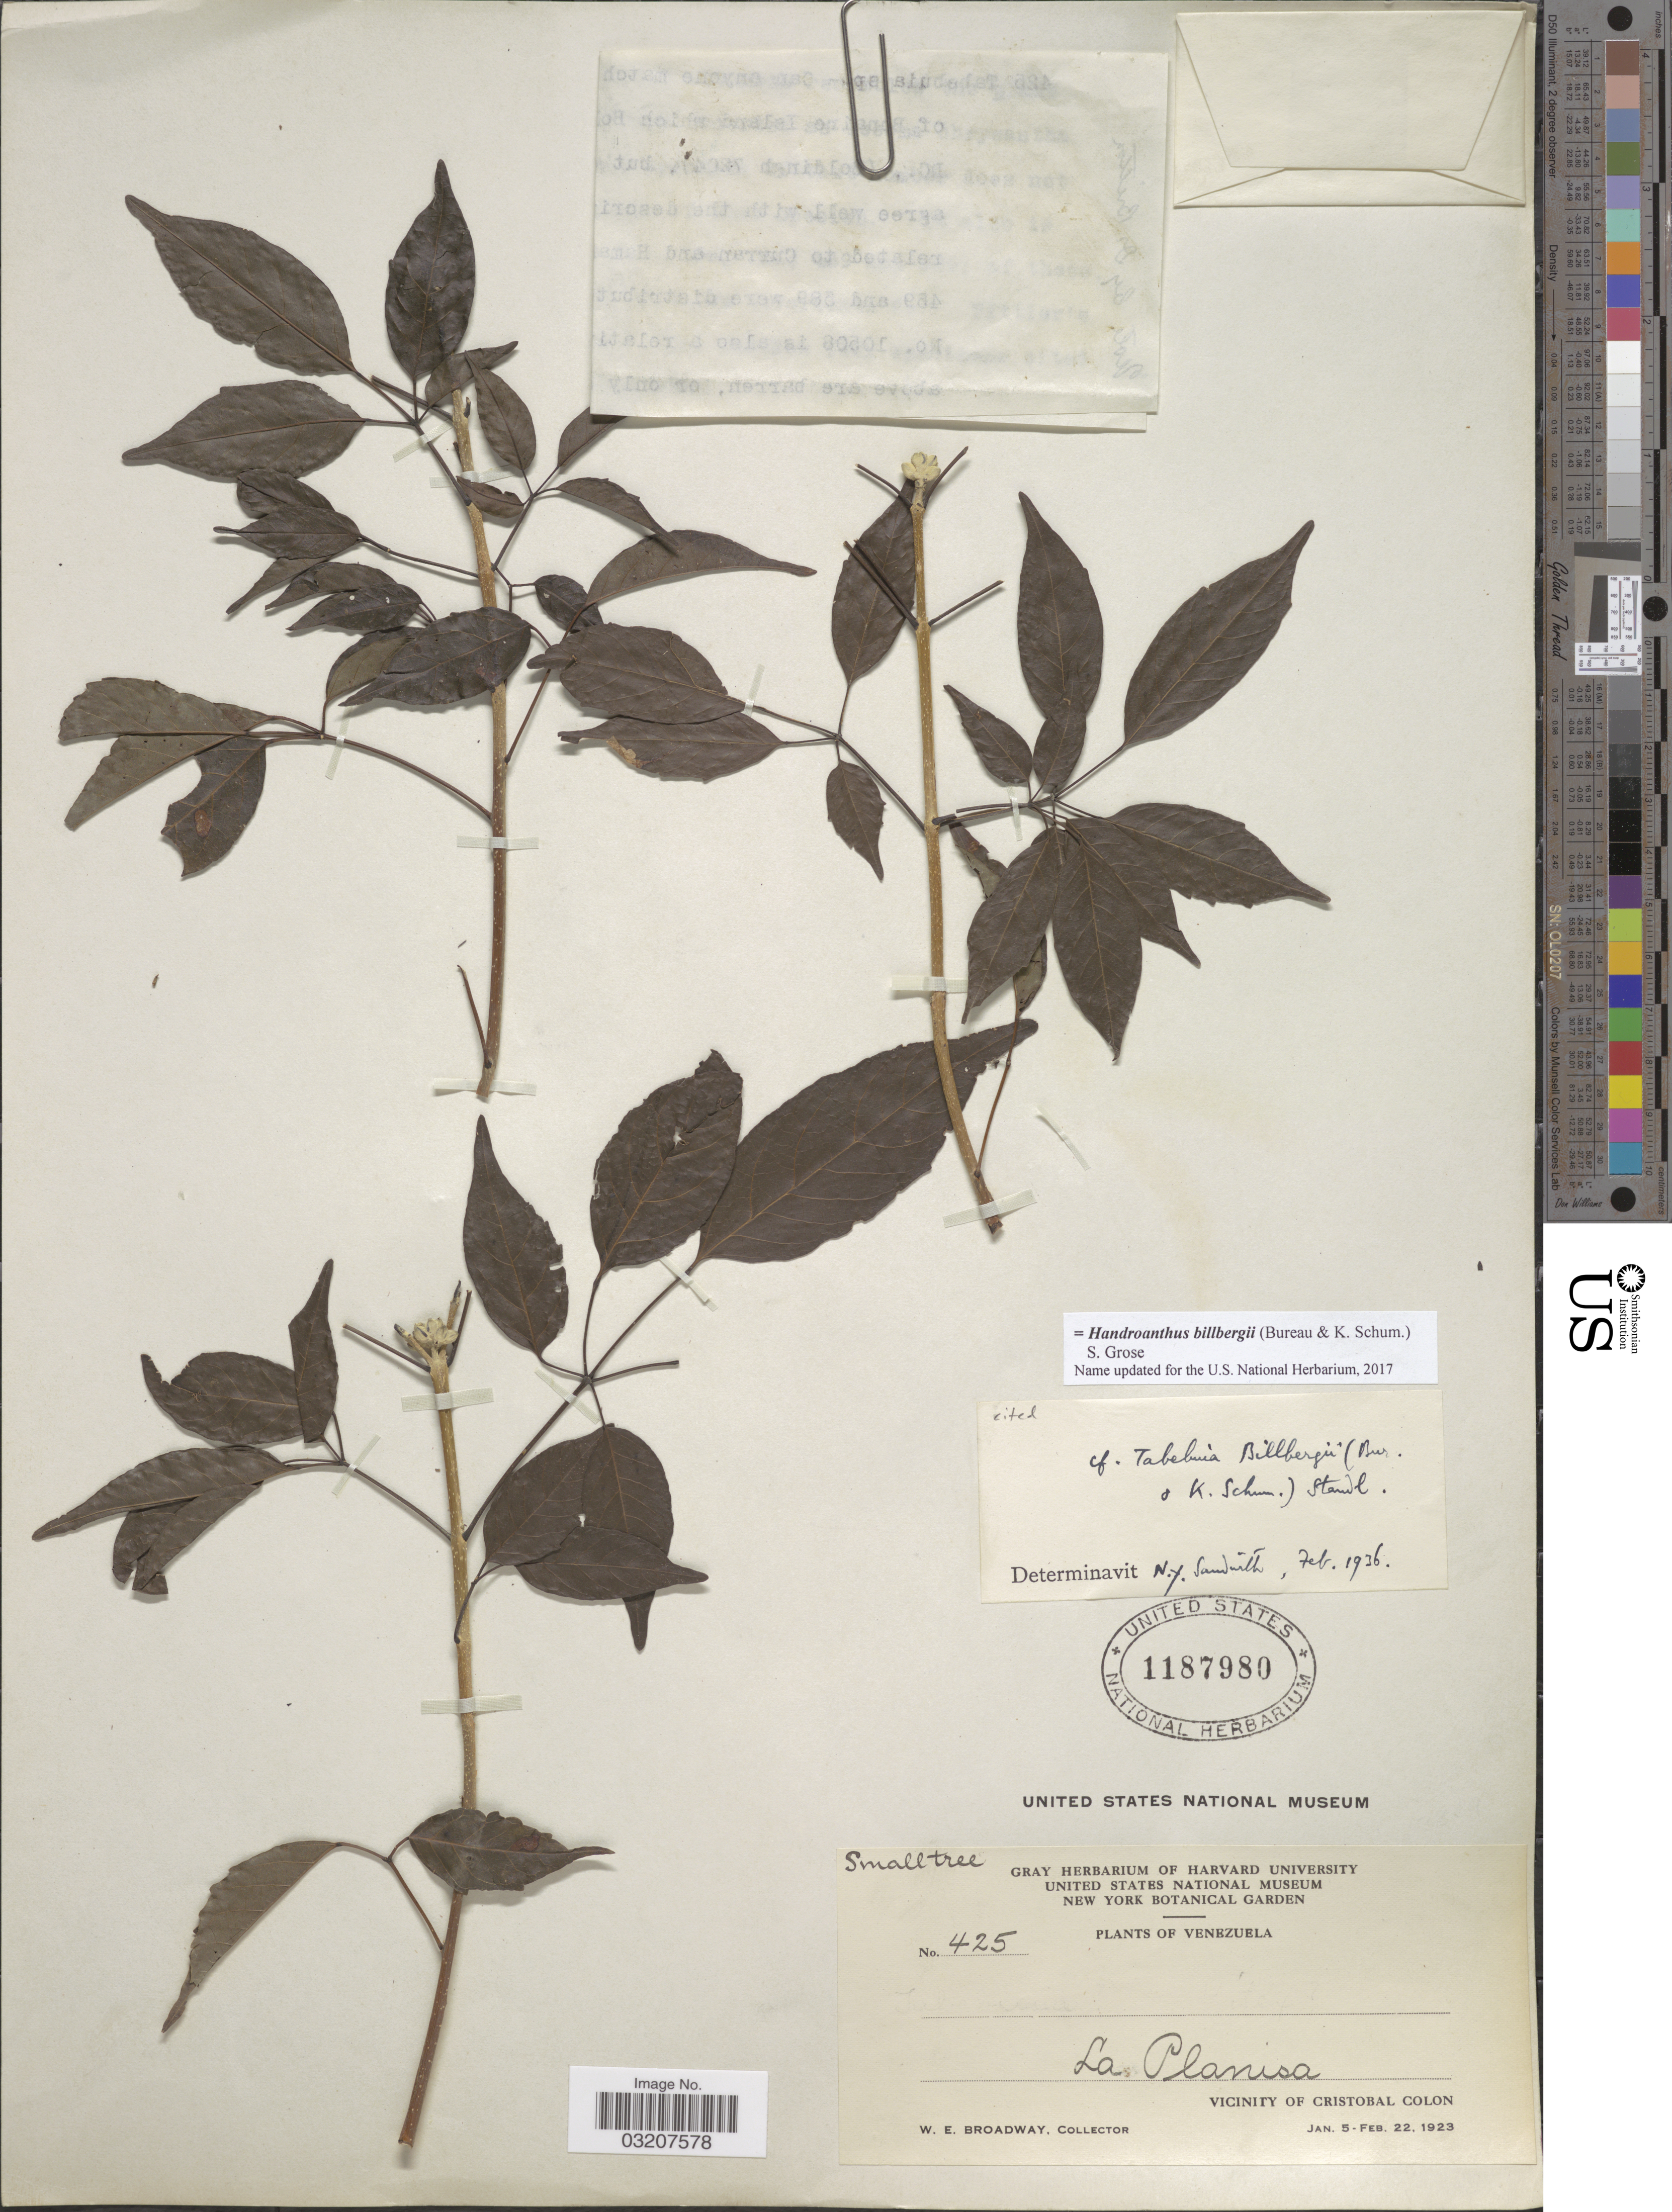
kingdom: Plantae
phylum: Tracheophyta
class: Magnoliopsida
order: Lamiales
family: Bignoniaceae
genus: Handroanthus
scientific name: Handroanthus billbergii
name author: (Bureau & K. Schum.) S.O. Grose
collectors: W. E. Broadway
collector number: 425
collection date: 1923-01-05/1923-02-22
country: Venezuela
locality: La Planisa. Vicinity of San Cristobal Colon.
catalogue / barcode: US 1187980